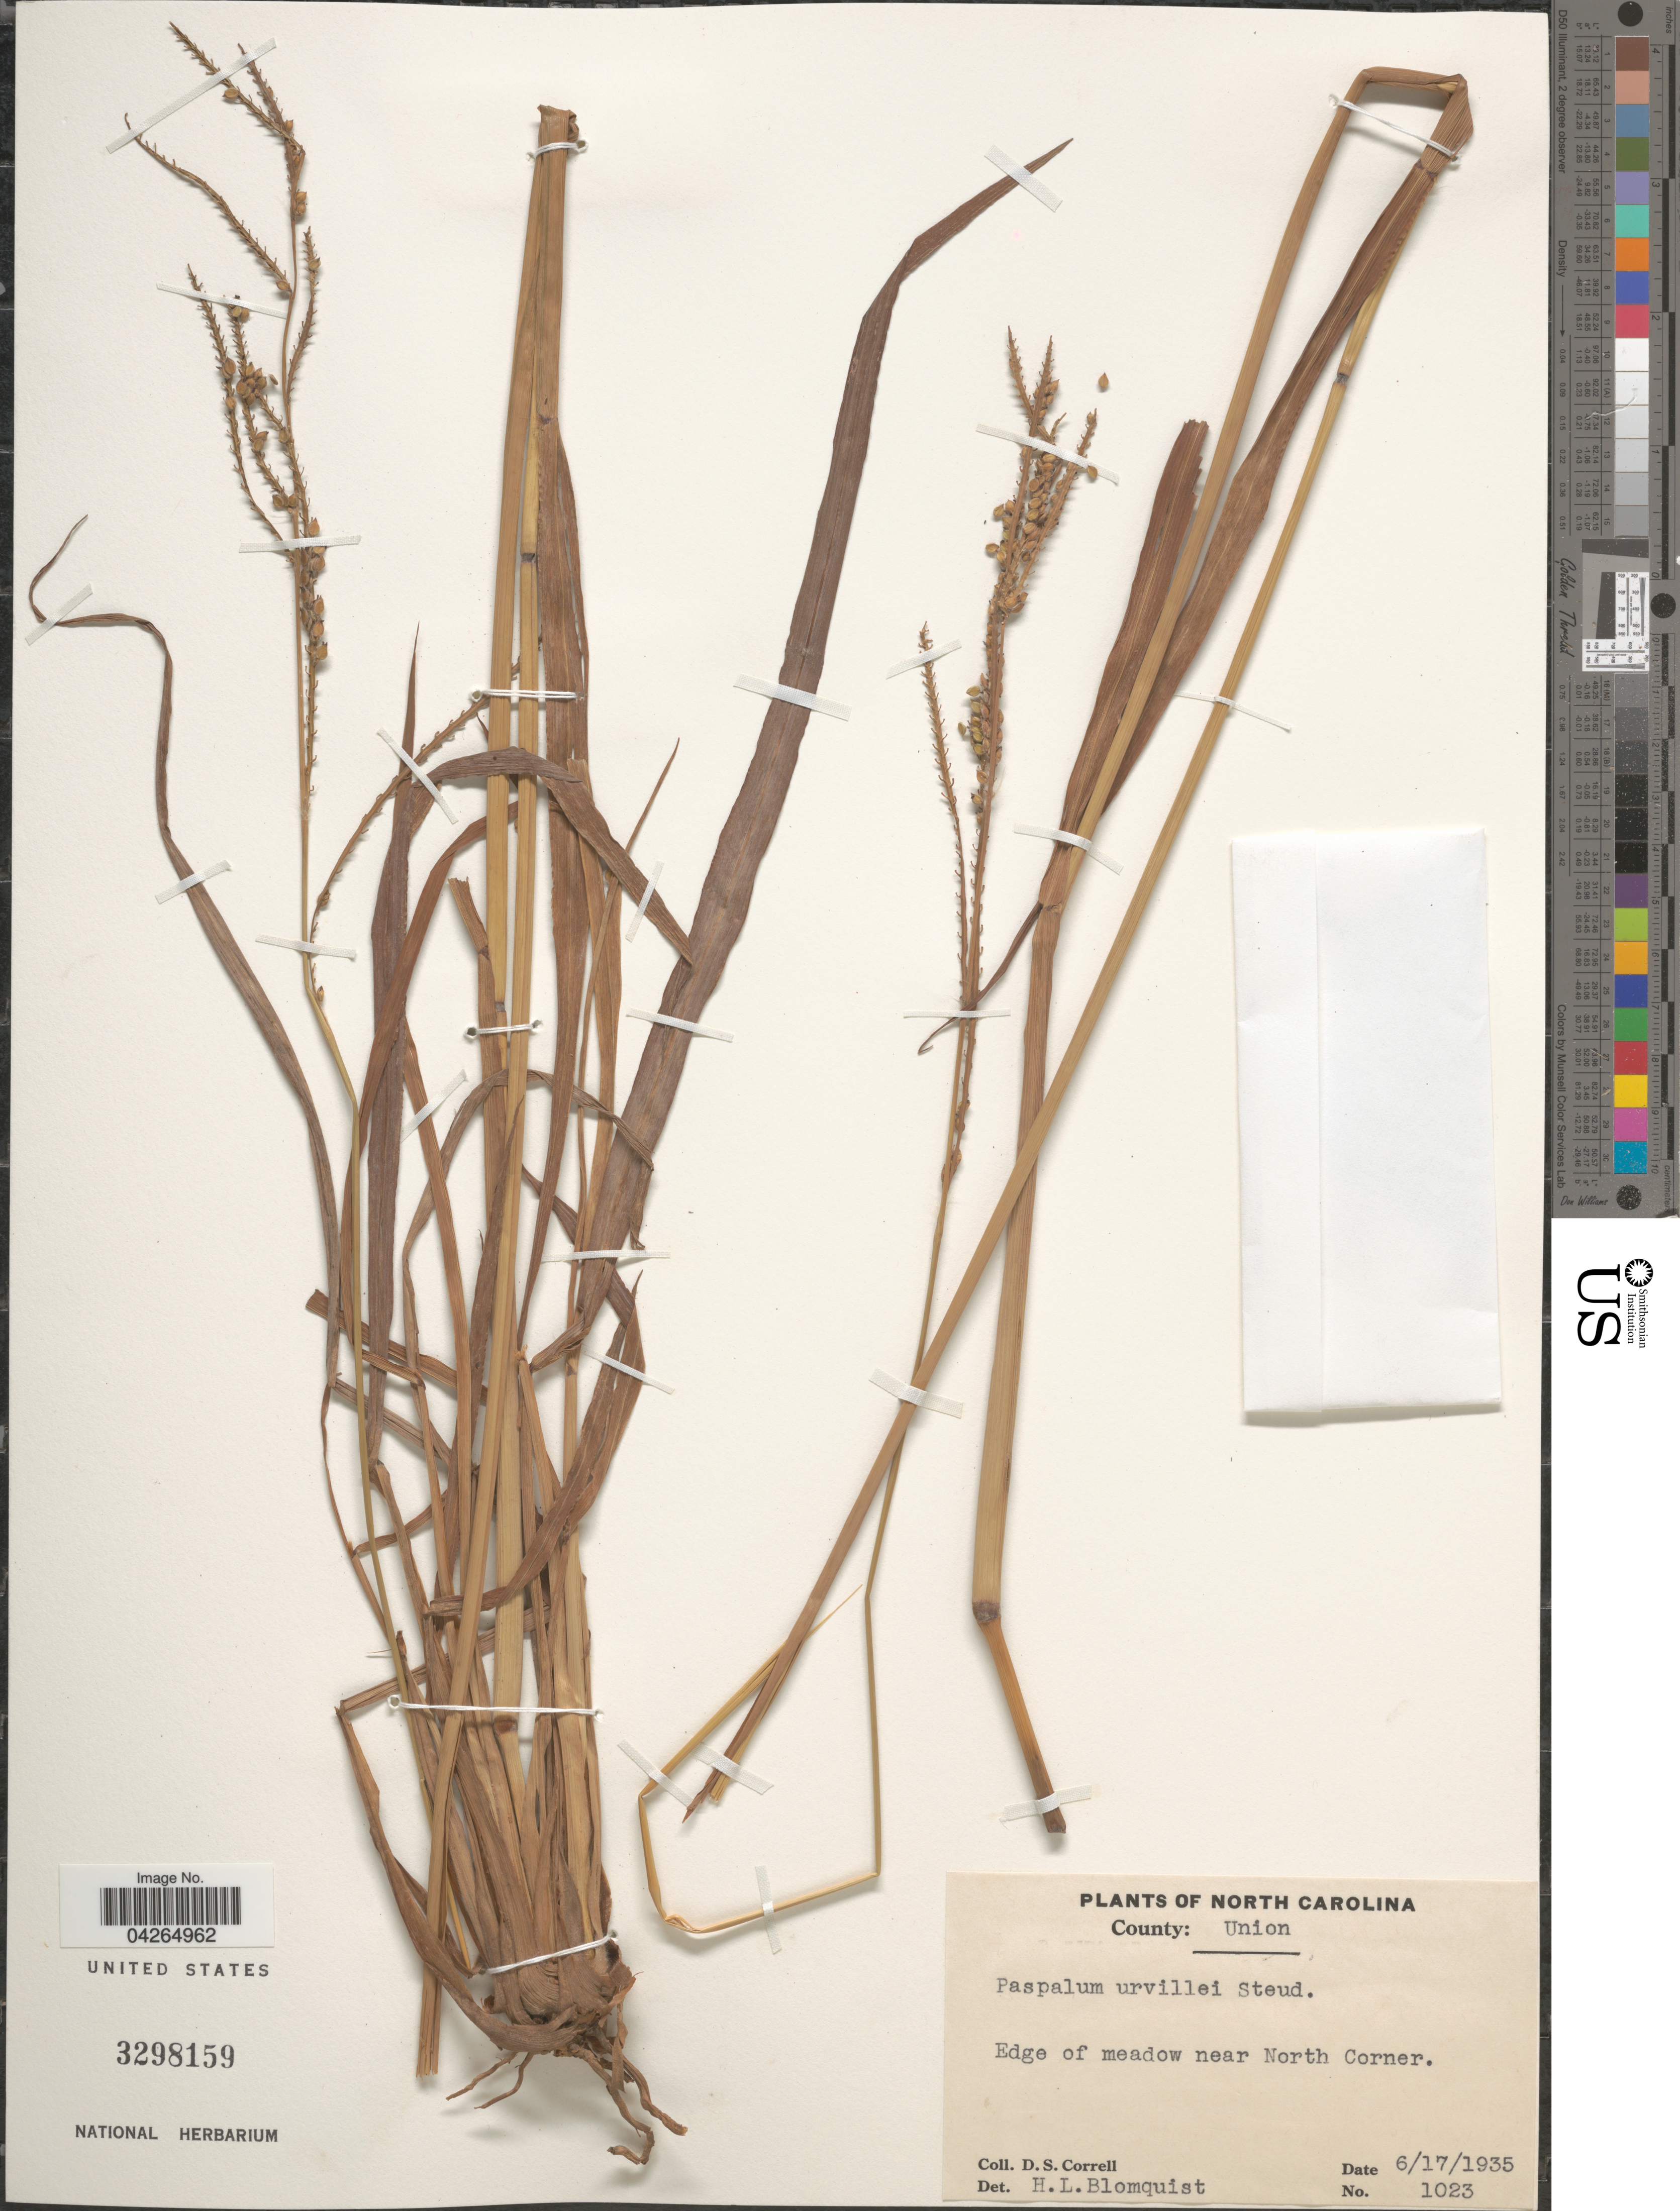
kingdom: Plantae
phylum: Tracheophyta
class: Liliopsida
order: Poales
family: Poaceae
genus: Paspalum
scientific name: Paspalum urvillei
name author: Steud.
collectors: D. S. Correll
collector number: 1023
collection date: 1935-06-17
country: United States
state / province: North Carolina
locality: County: Union. Edge of meadow near North Corner.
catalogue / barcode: US 3298159